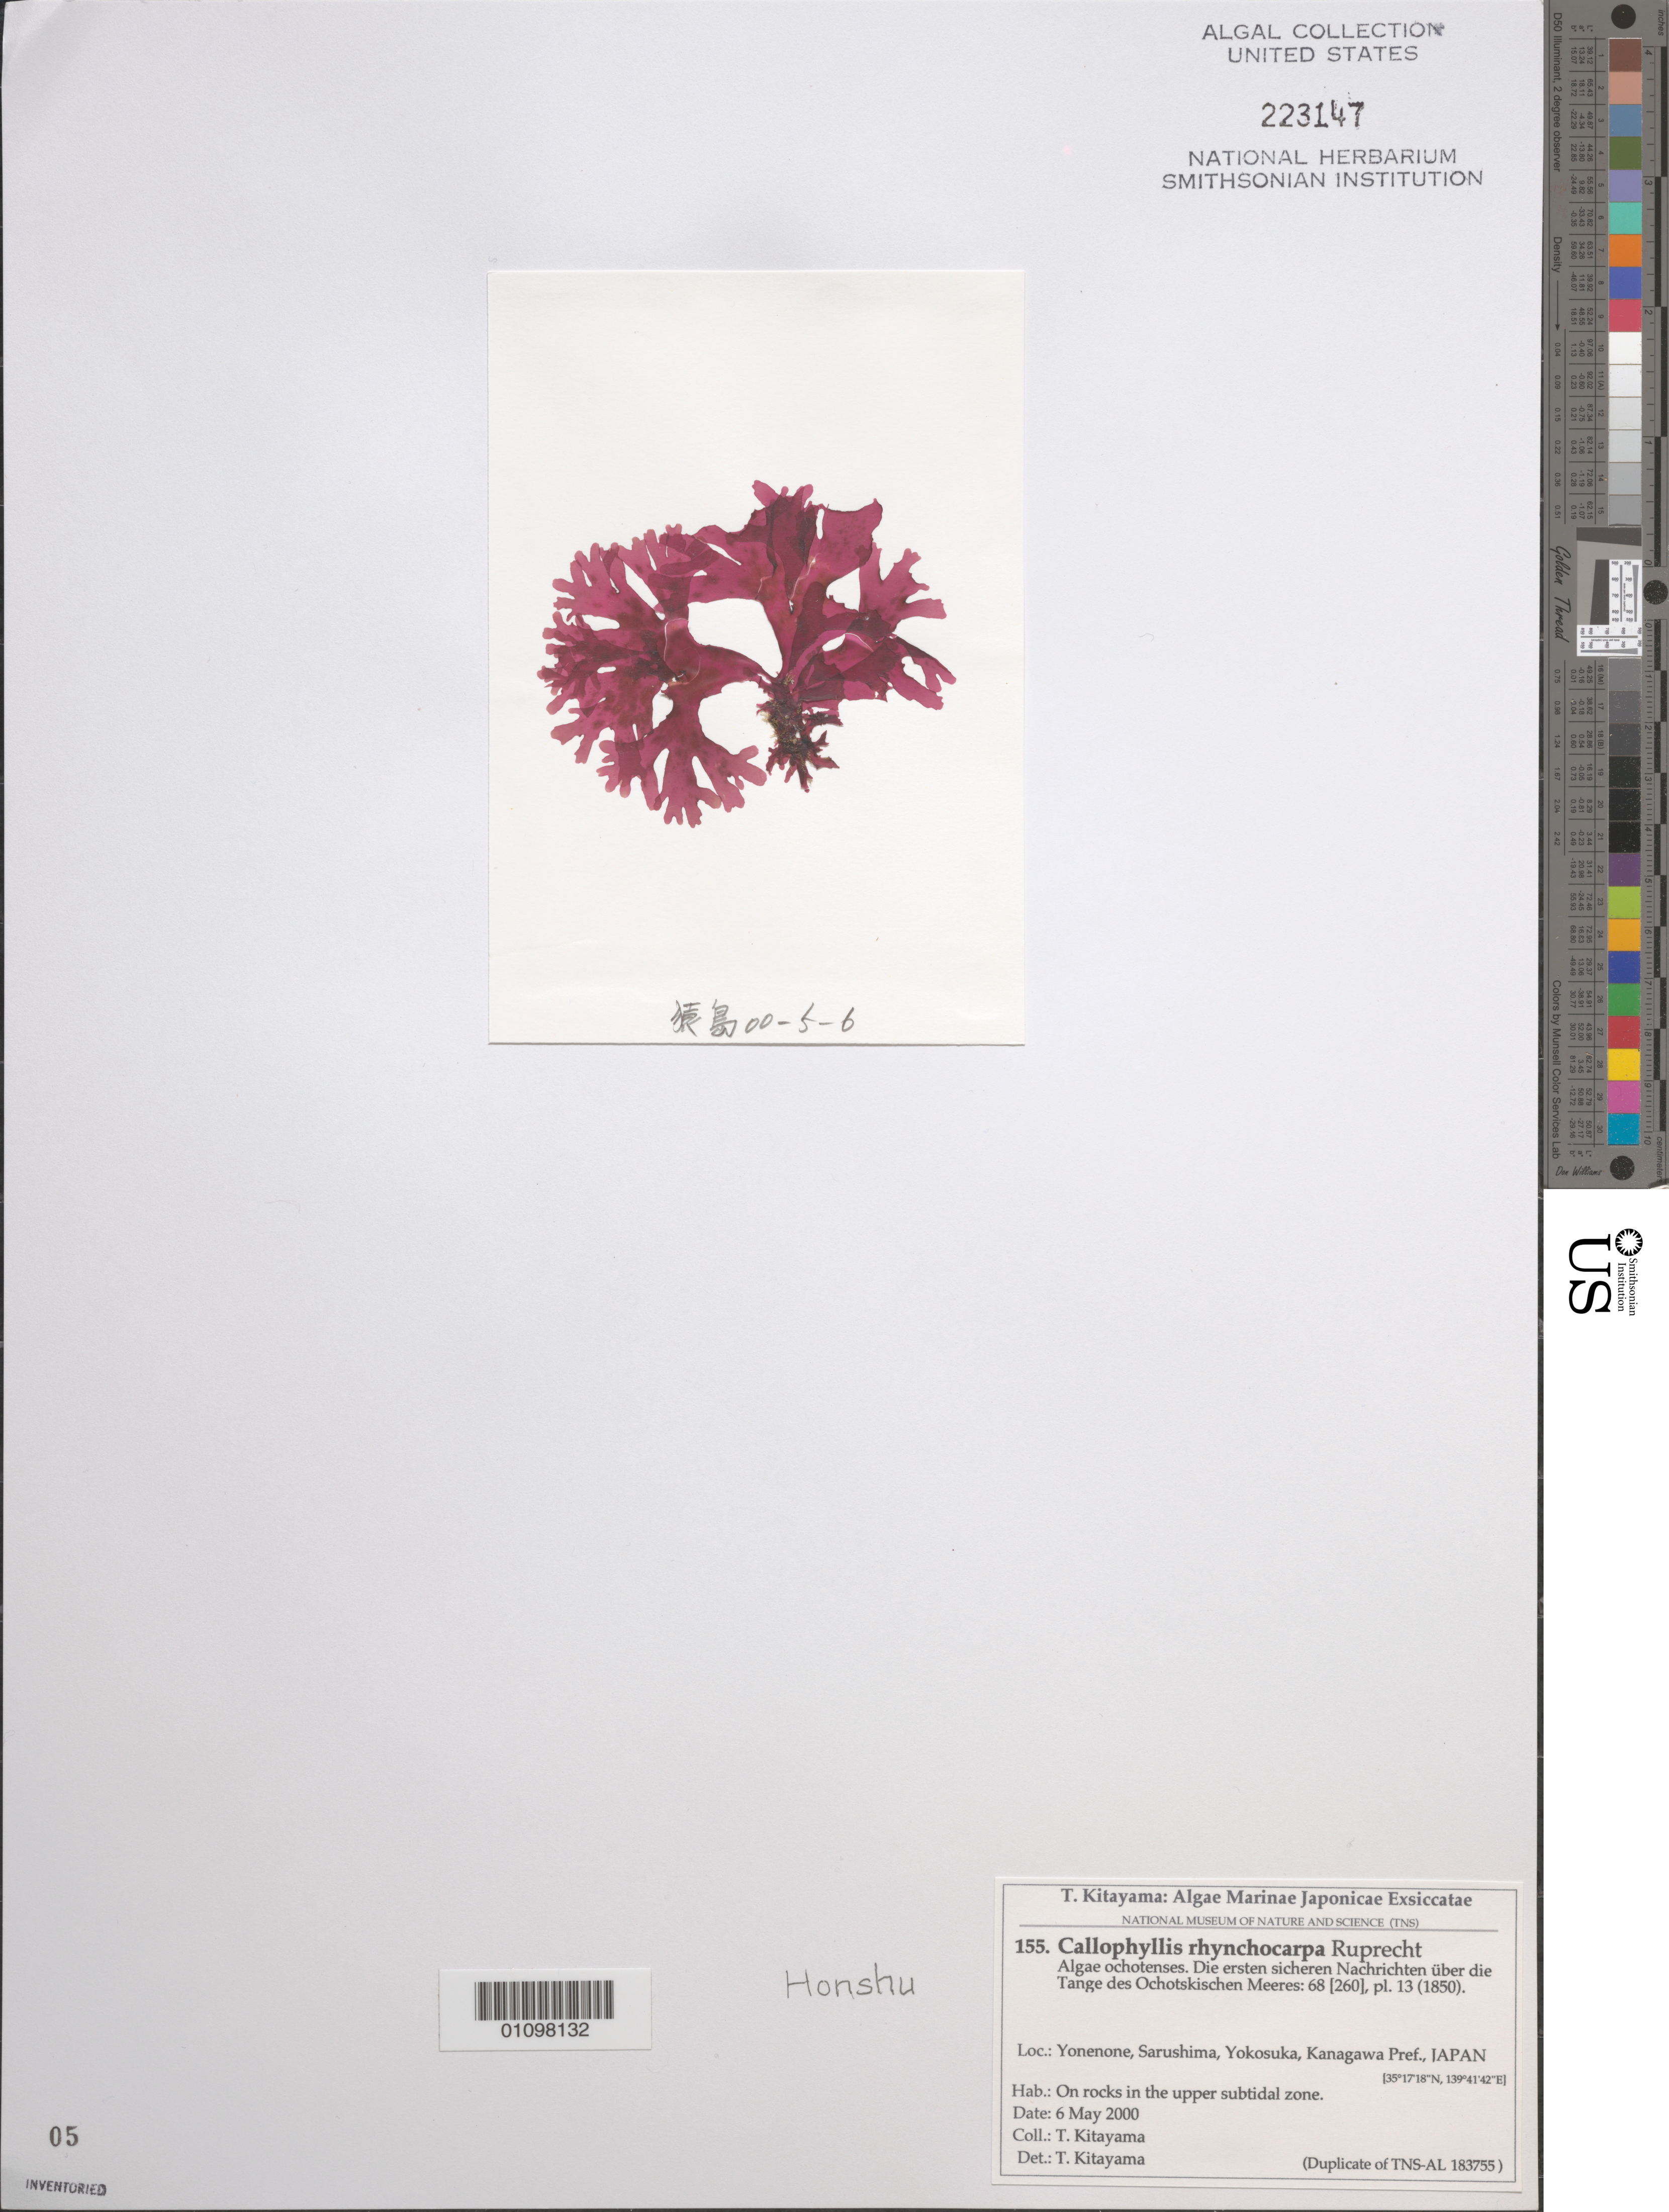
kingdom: Plantae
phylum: Rhodophyta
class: Florideophyceae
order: Gigartinales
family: Kallymeniaceae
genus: Callophyllis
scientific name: Callophyllis rhynchocarpa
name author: Rupr.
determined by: Kitayama, T.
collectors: T. Kitayama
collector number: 155 & TNS-AL 183755 Duplicate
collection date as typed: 06 May 2000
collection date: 2000-05-06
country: Japan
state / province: Kanagawa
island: Honshu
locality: Yonenone, Sarushima, Yokosuka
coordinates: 35 17'18"N, 139 41'42"E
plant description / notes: Kitayama, T., Algae Marinae Japonicae Exsiccatae, Fasc. VII (Nos. 151-175)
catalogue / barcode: US 223147